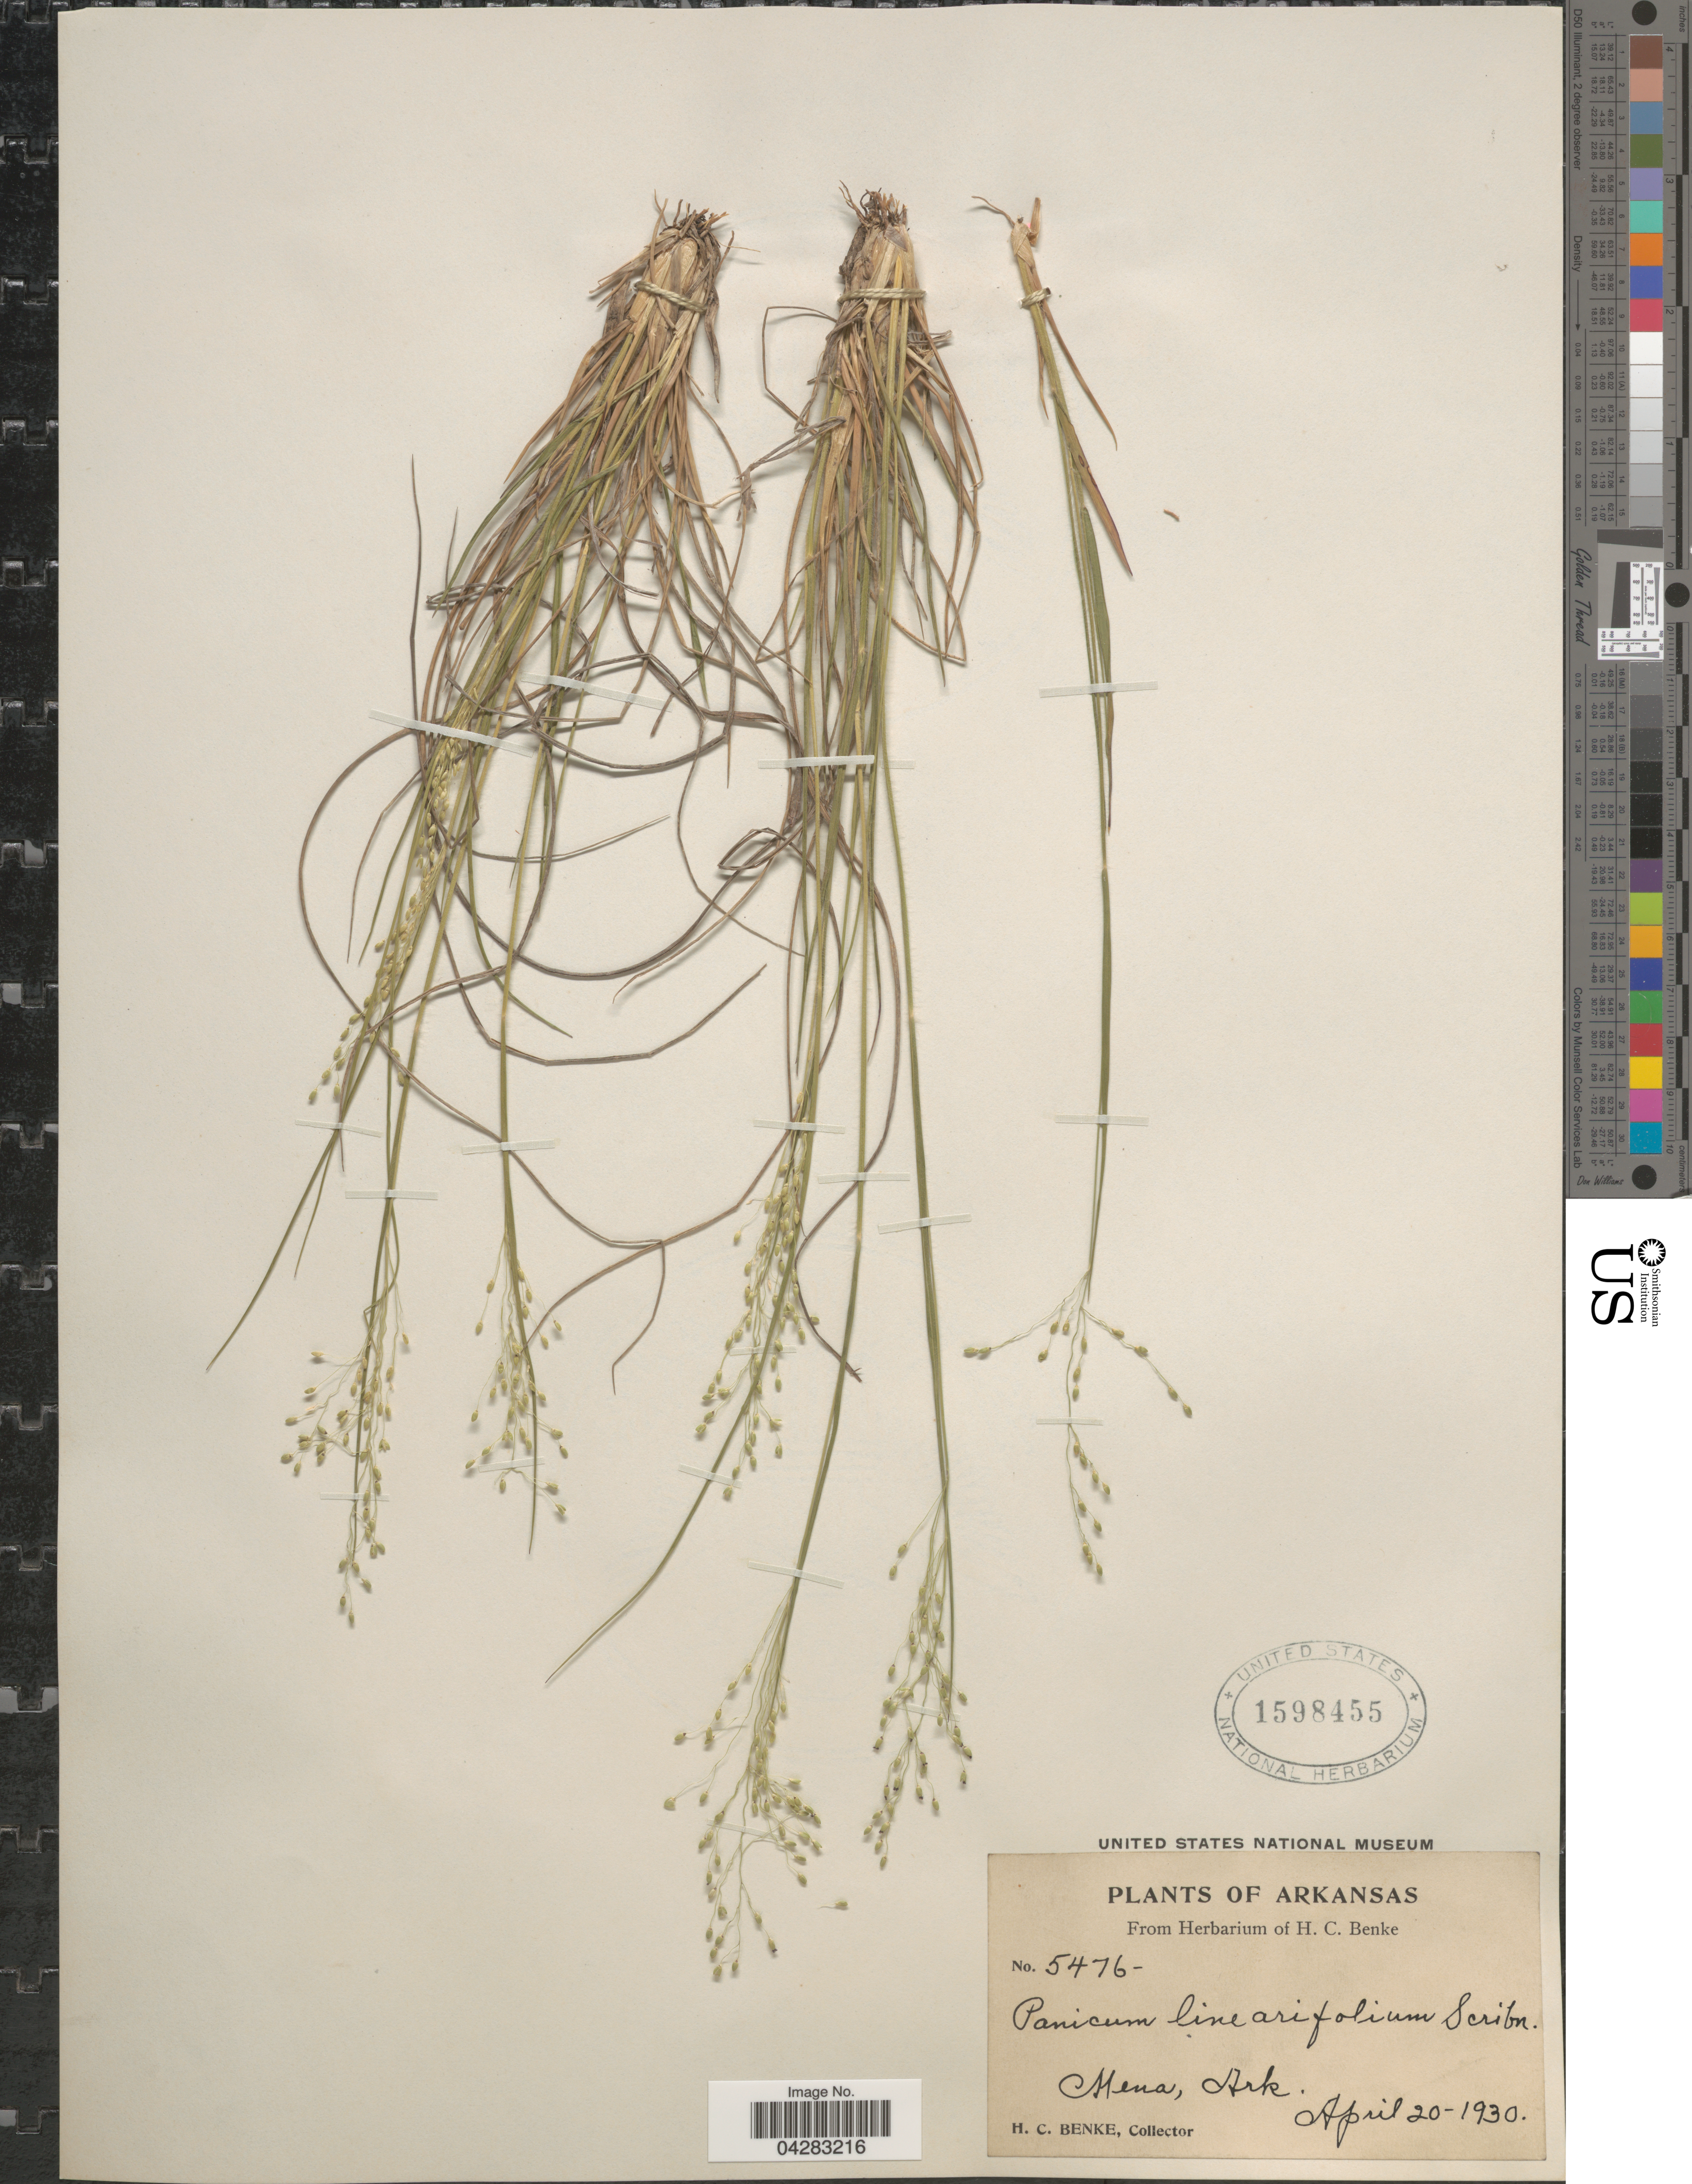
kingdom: Plantae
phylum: Tracheophyta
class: Liliopsida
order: Poales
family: Poaceae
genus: Dichanthelium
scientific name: Dichanthelium linearifolium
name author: (Scribn.) Gould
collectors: H. Benke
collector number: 5476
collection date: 1930-04-20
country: United States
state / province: Arkansas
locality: Mena.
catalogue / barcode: US 1598455